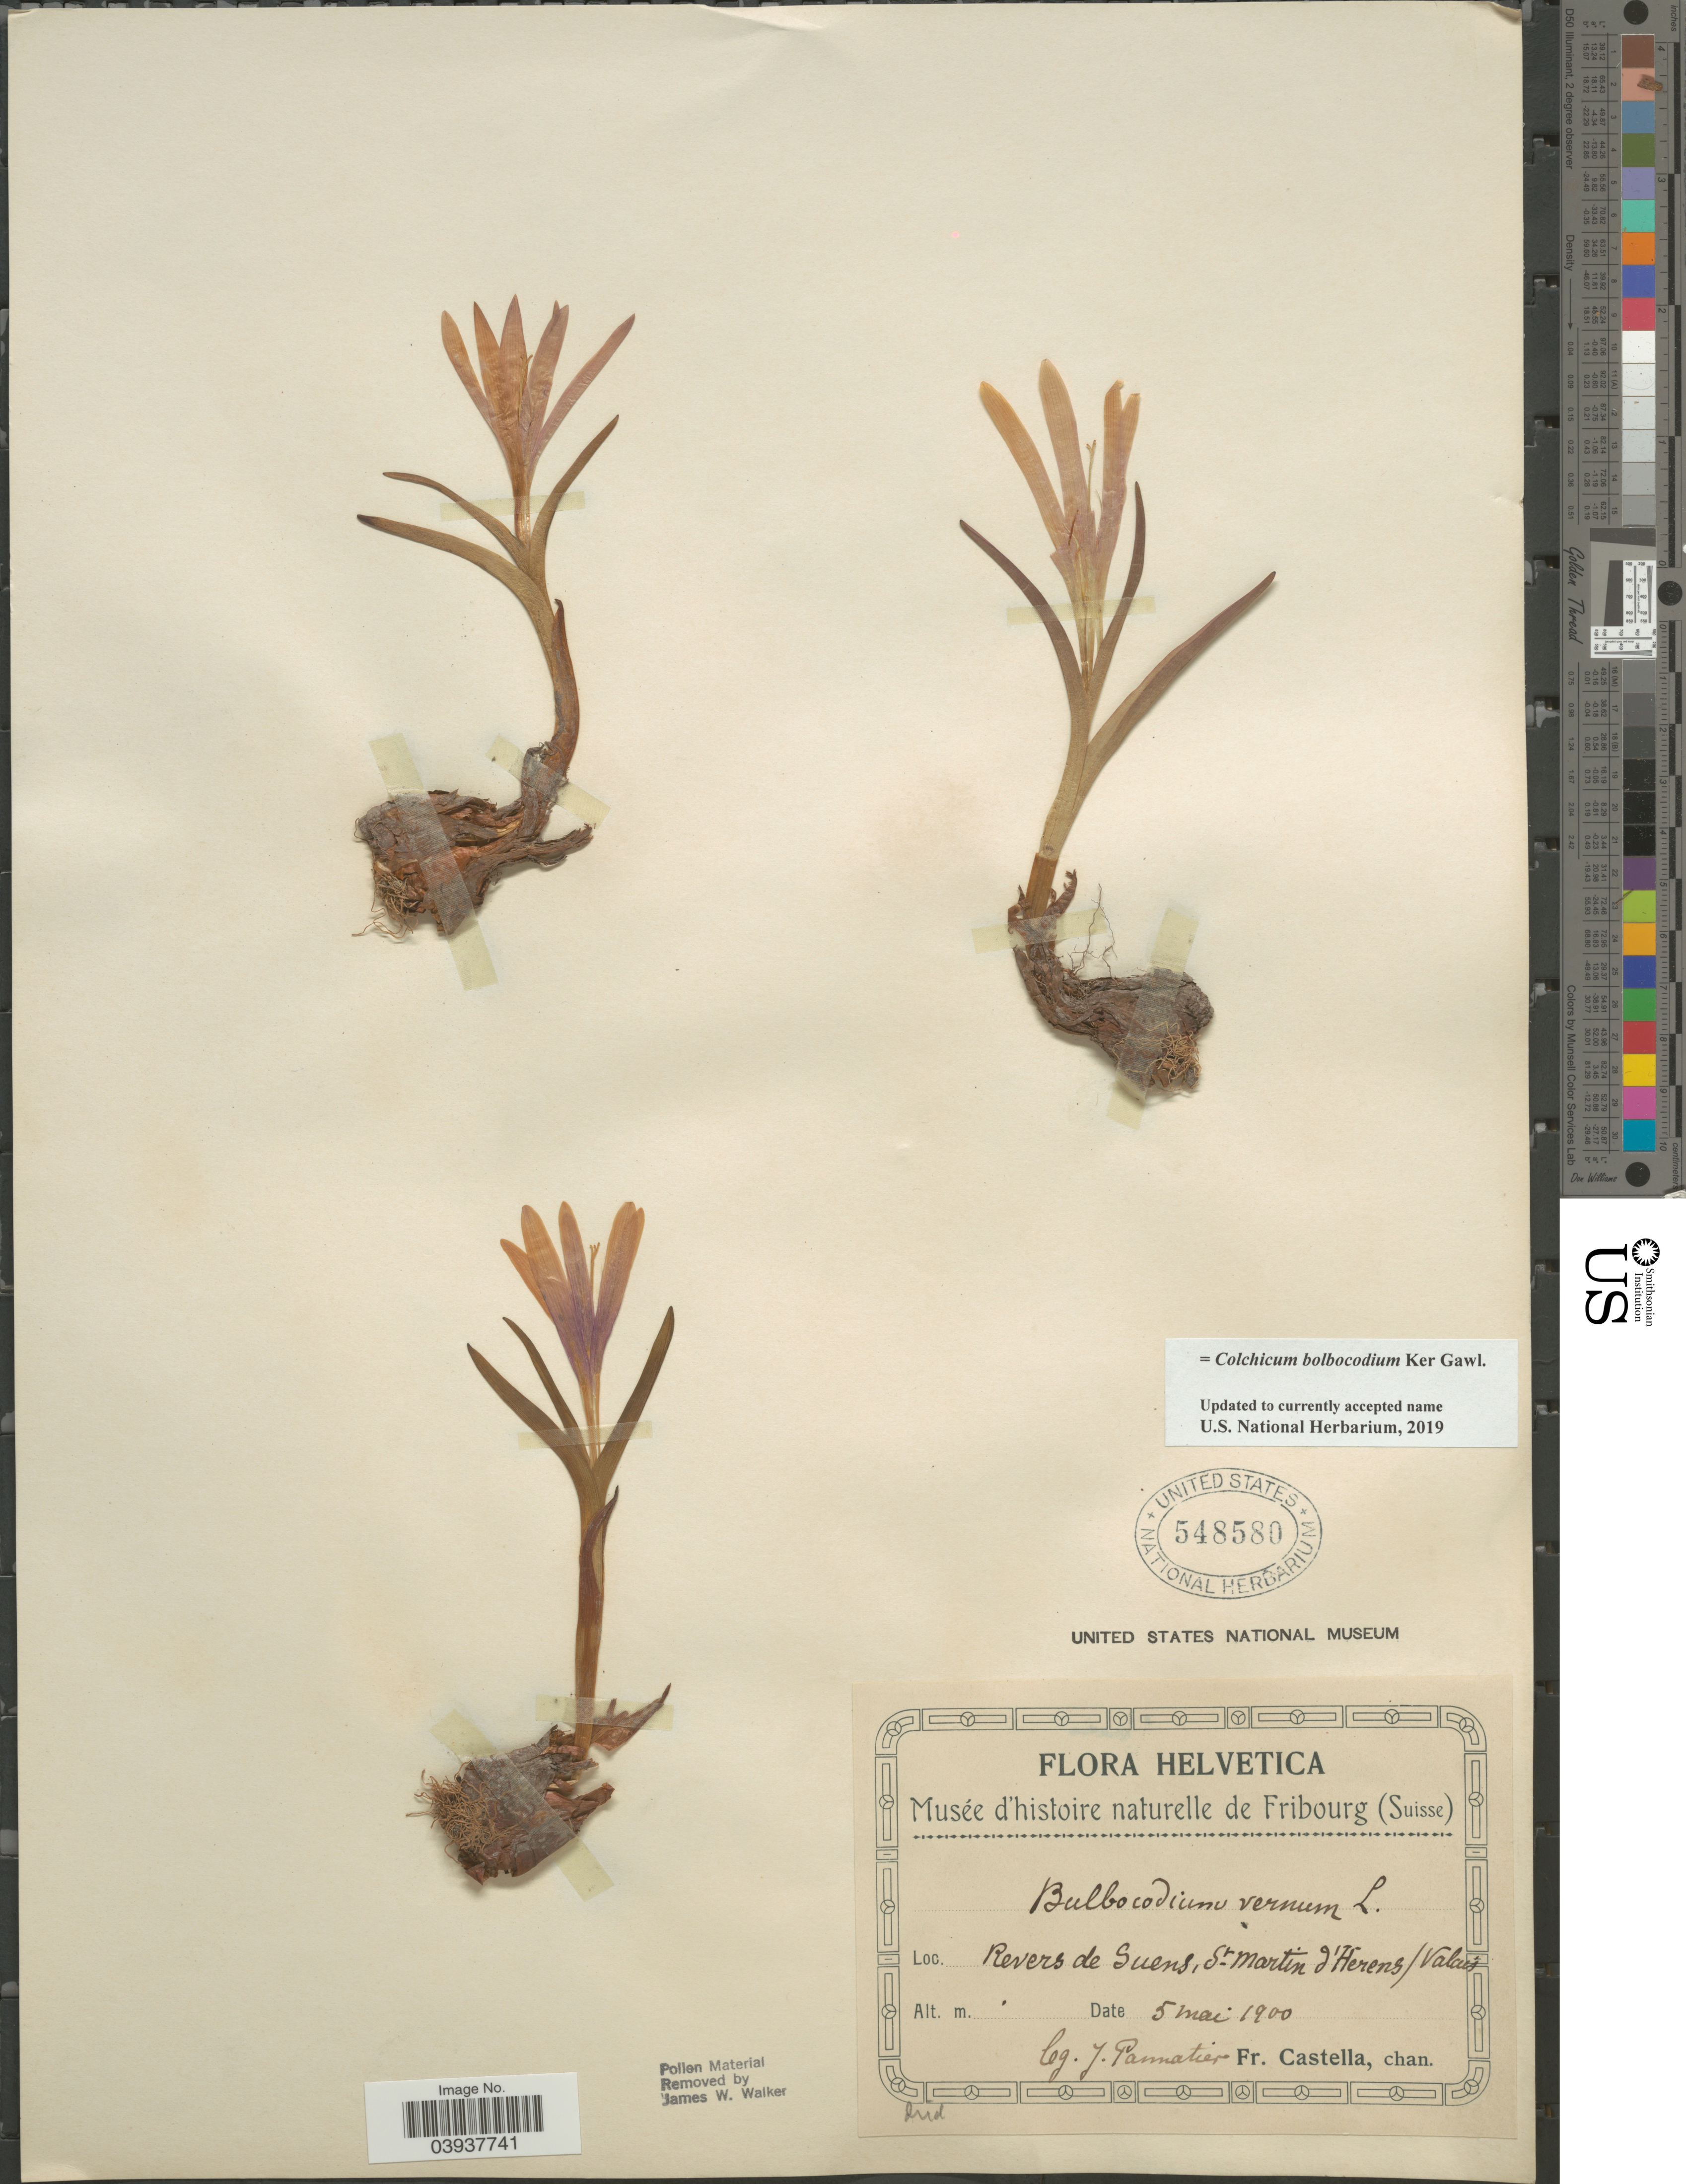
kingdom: Plantae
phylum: Tracheophyta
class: Liliopsida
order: Liliales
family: Colchicaceae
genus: Colchicum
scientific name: Colchicum bulbocodium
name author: Ker Gawl.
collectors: J. Pannatier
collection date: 1900-05-05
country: Switzerland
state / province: Valais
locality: Helvetica. Revers de Suens, St. Martin d' Herens/Valais.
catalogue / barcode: US 548580